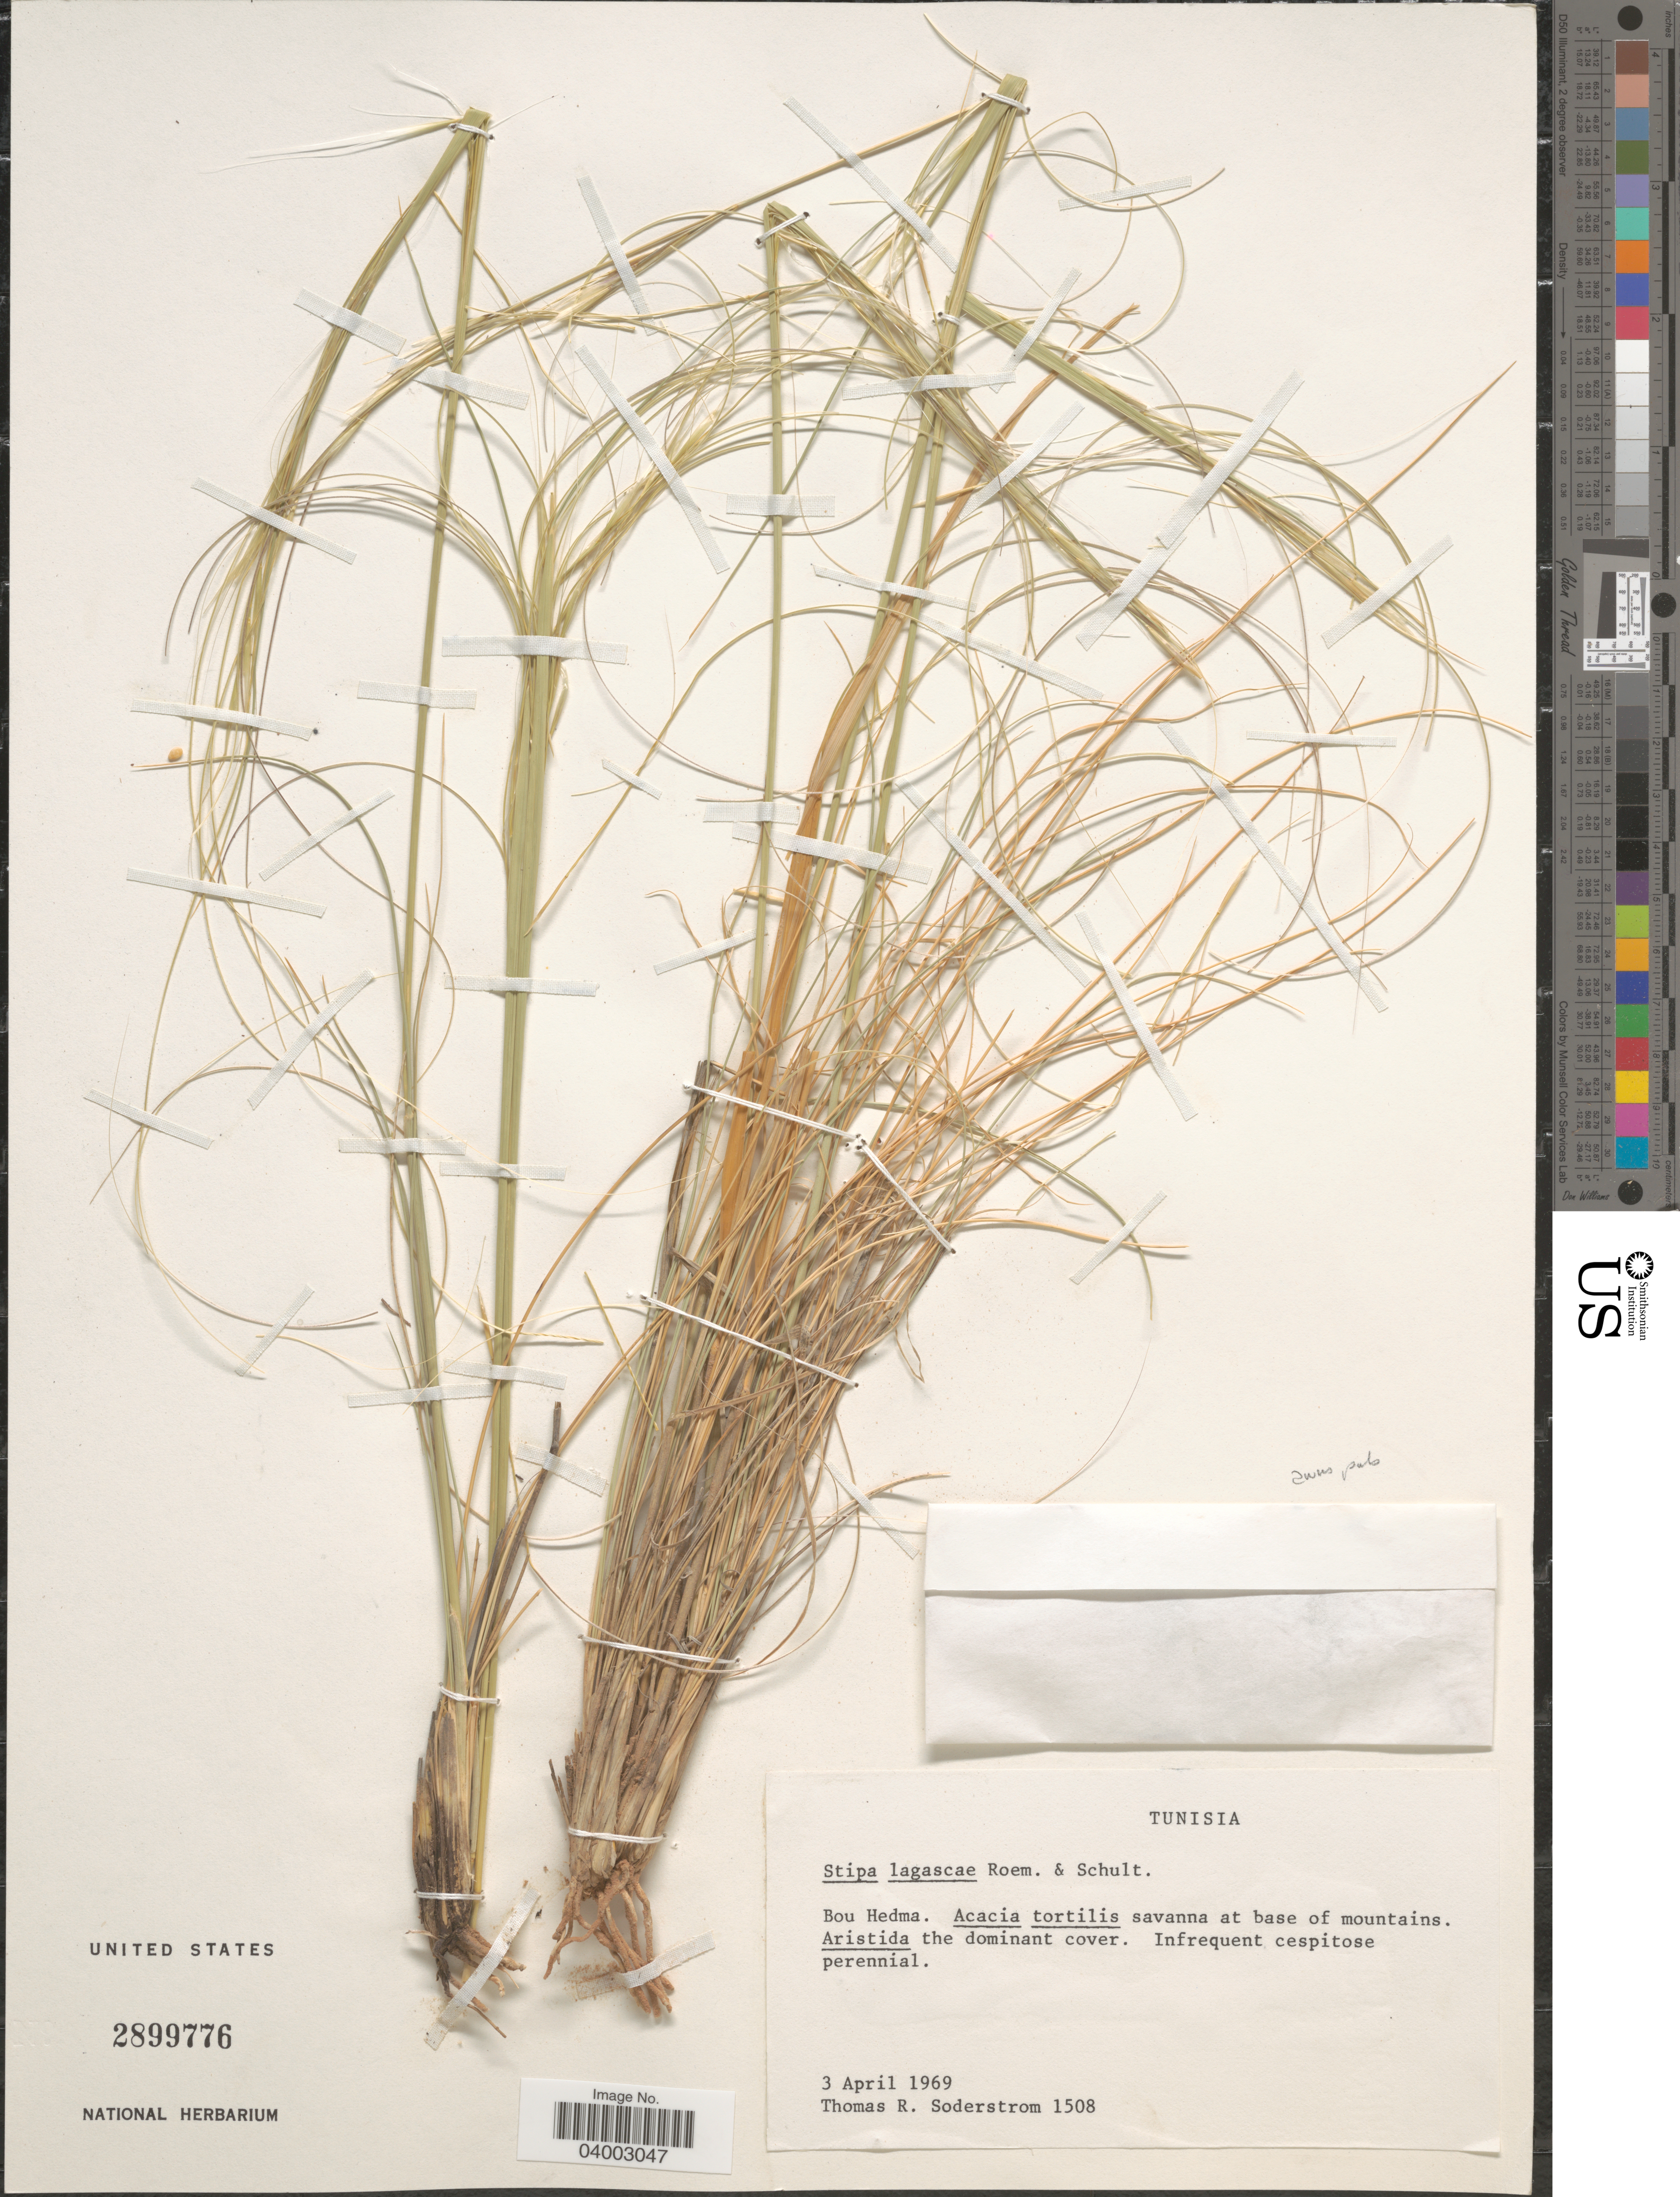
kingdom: Plantae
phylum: Tracheophyta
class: Liliopsida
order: Poales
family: Poaceae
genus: Stipa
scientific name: Stipa lagascae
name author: Schult. & Roem.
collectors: T. R. Soderstrom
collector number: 1508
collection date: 1969-04-03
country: Tunisia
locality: Bou Hedma. Acacia tortilis savanna at base of mountains.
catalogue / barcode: US 2899776